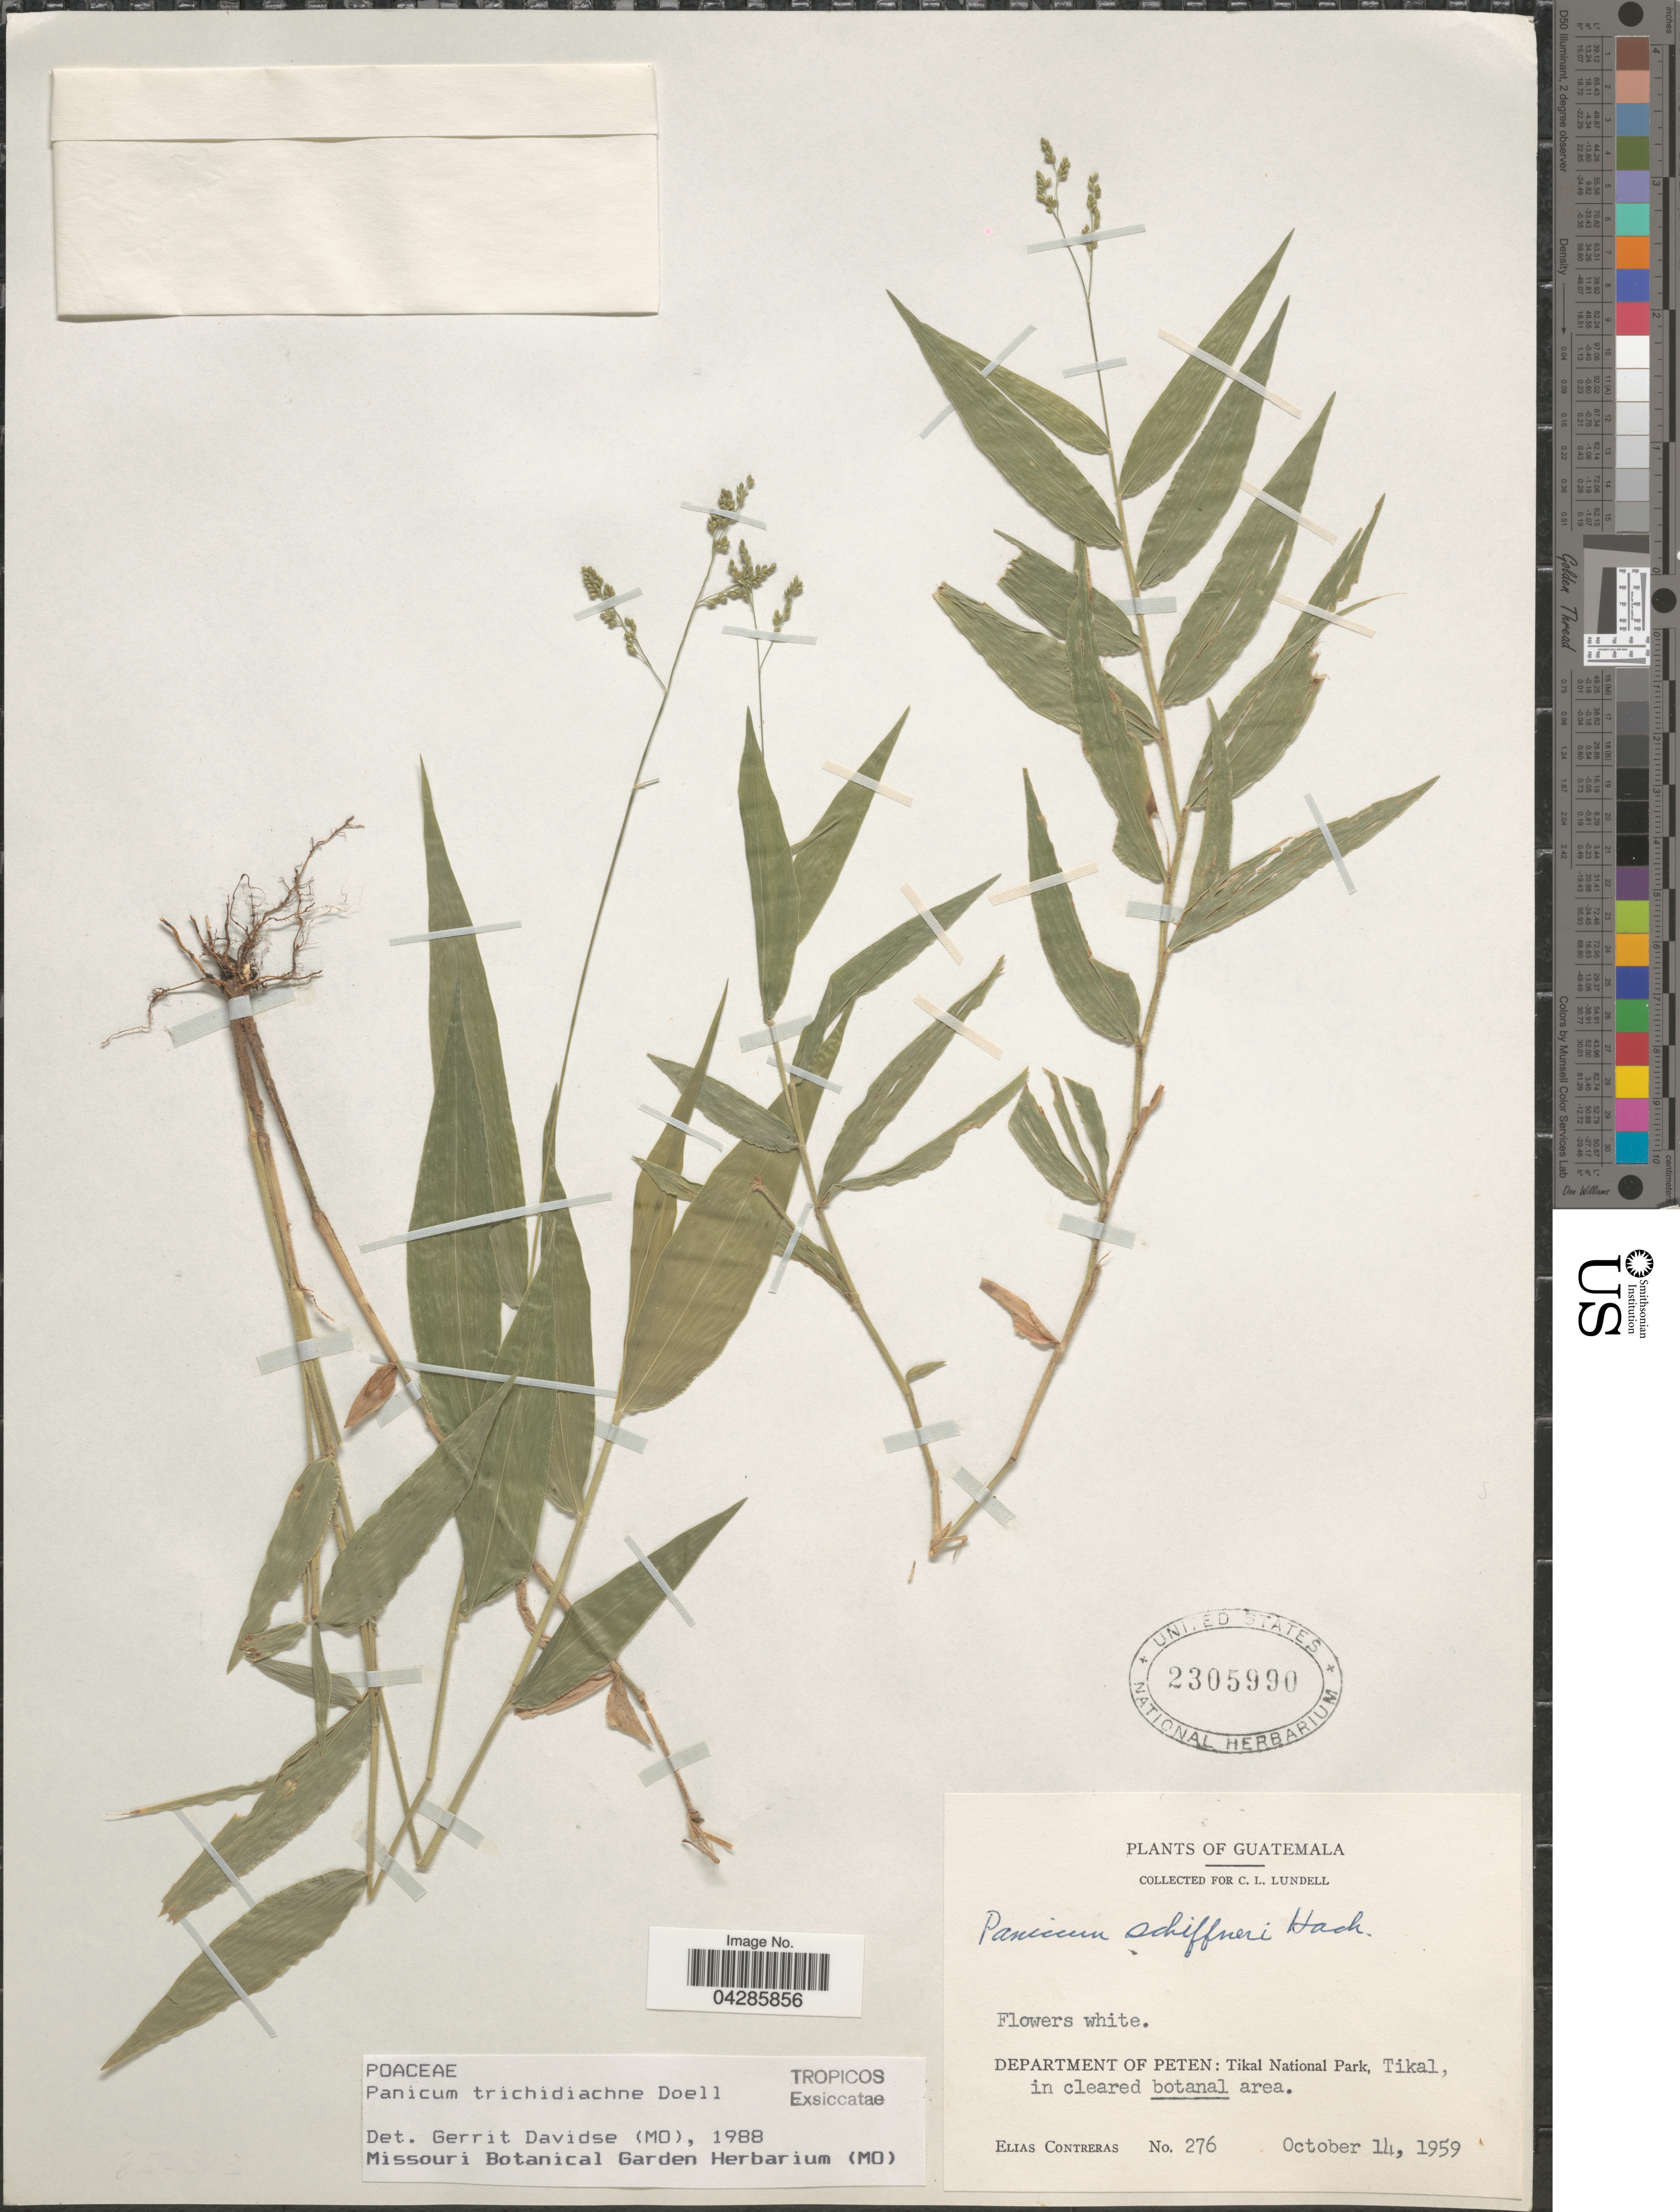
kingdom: Plantae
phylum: Tracheophyta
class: Liliopsida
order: Poales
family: Poaceae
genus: Morronea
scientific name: Morronea trichidiachnis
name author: (Döll) Zuloaga & Scataglini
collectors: E. Contreras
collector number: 276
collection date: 1959-10-14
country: Guatemala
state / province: El Peten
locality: Department of Peten: Tikal National Park, Tikal, in cleared botanal area.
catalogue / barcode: US 2305990